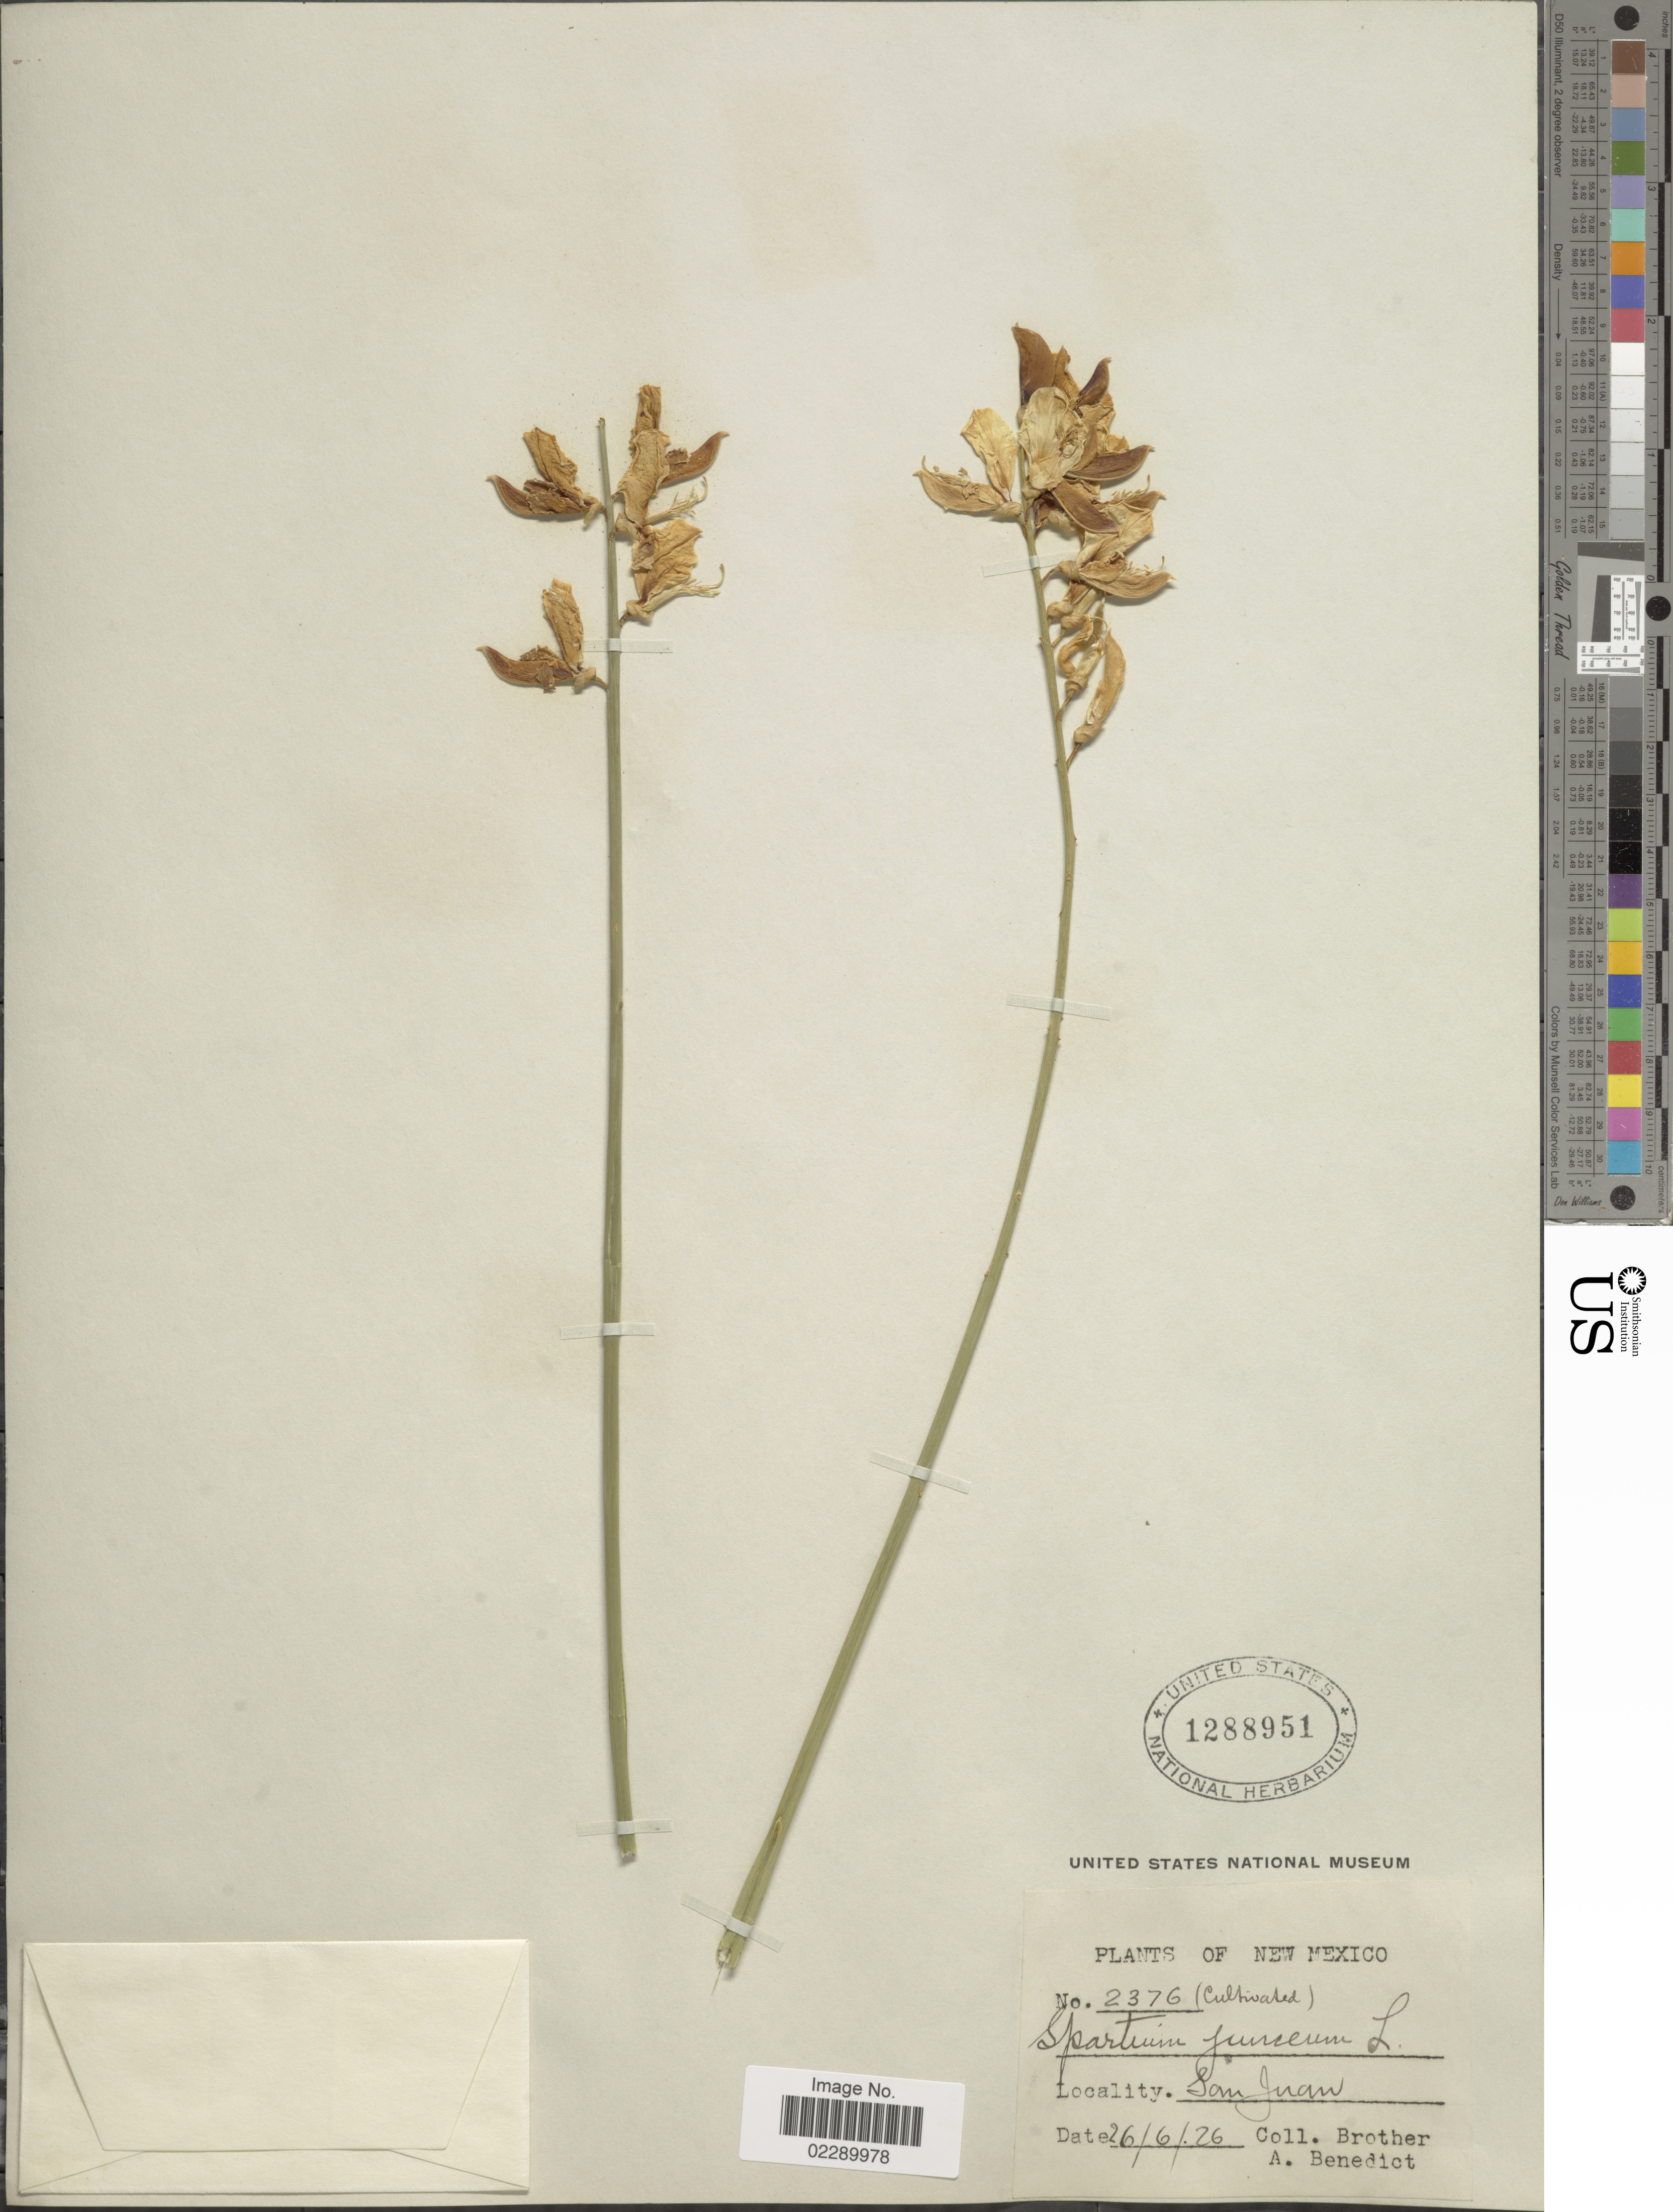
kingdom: Plantae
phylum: Tracheophyta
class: Magnoliopsida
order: Fabales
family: Fabaceae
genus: Spartium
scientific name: Spartium junceum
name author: L.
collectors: B. Ayers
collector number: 2376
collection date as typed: Transcribed d/m/y: 26/6/26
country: United States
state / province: New Mexico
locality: San Juan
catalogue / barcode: US 1288951